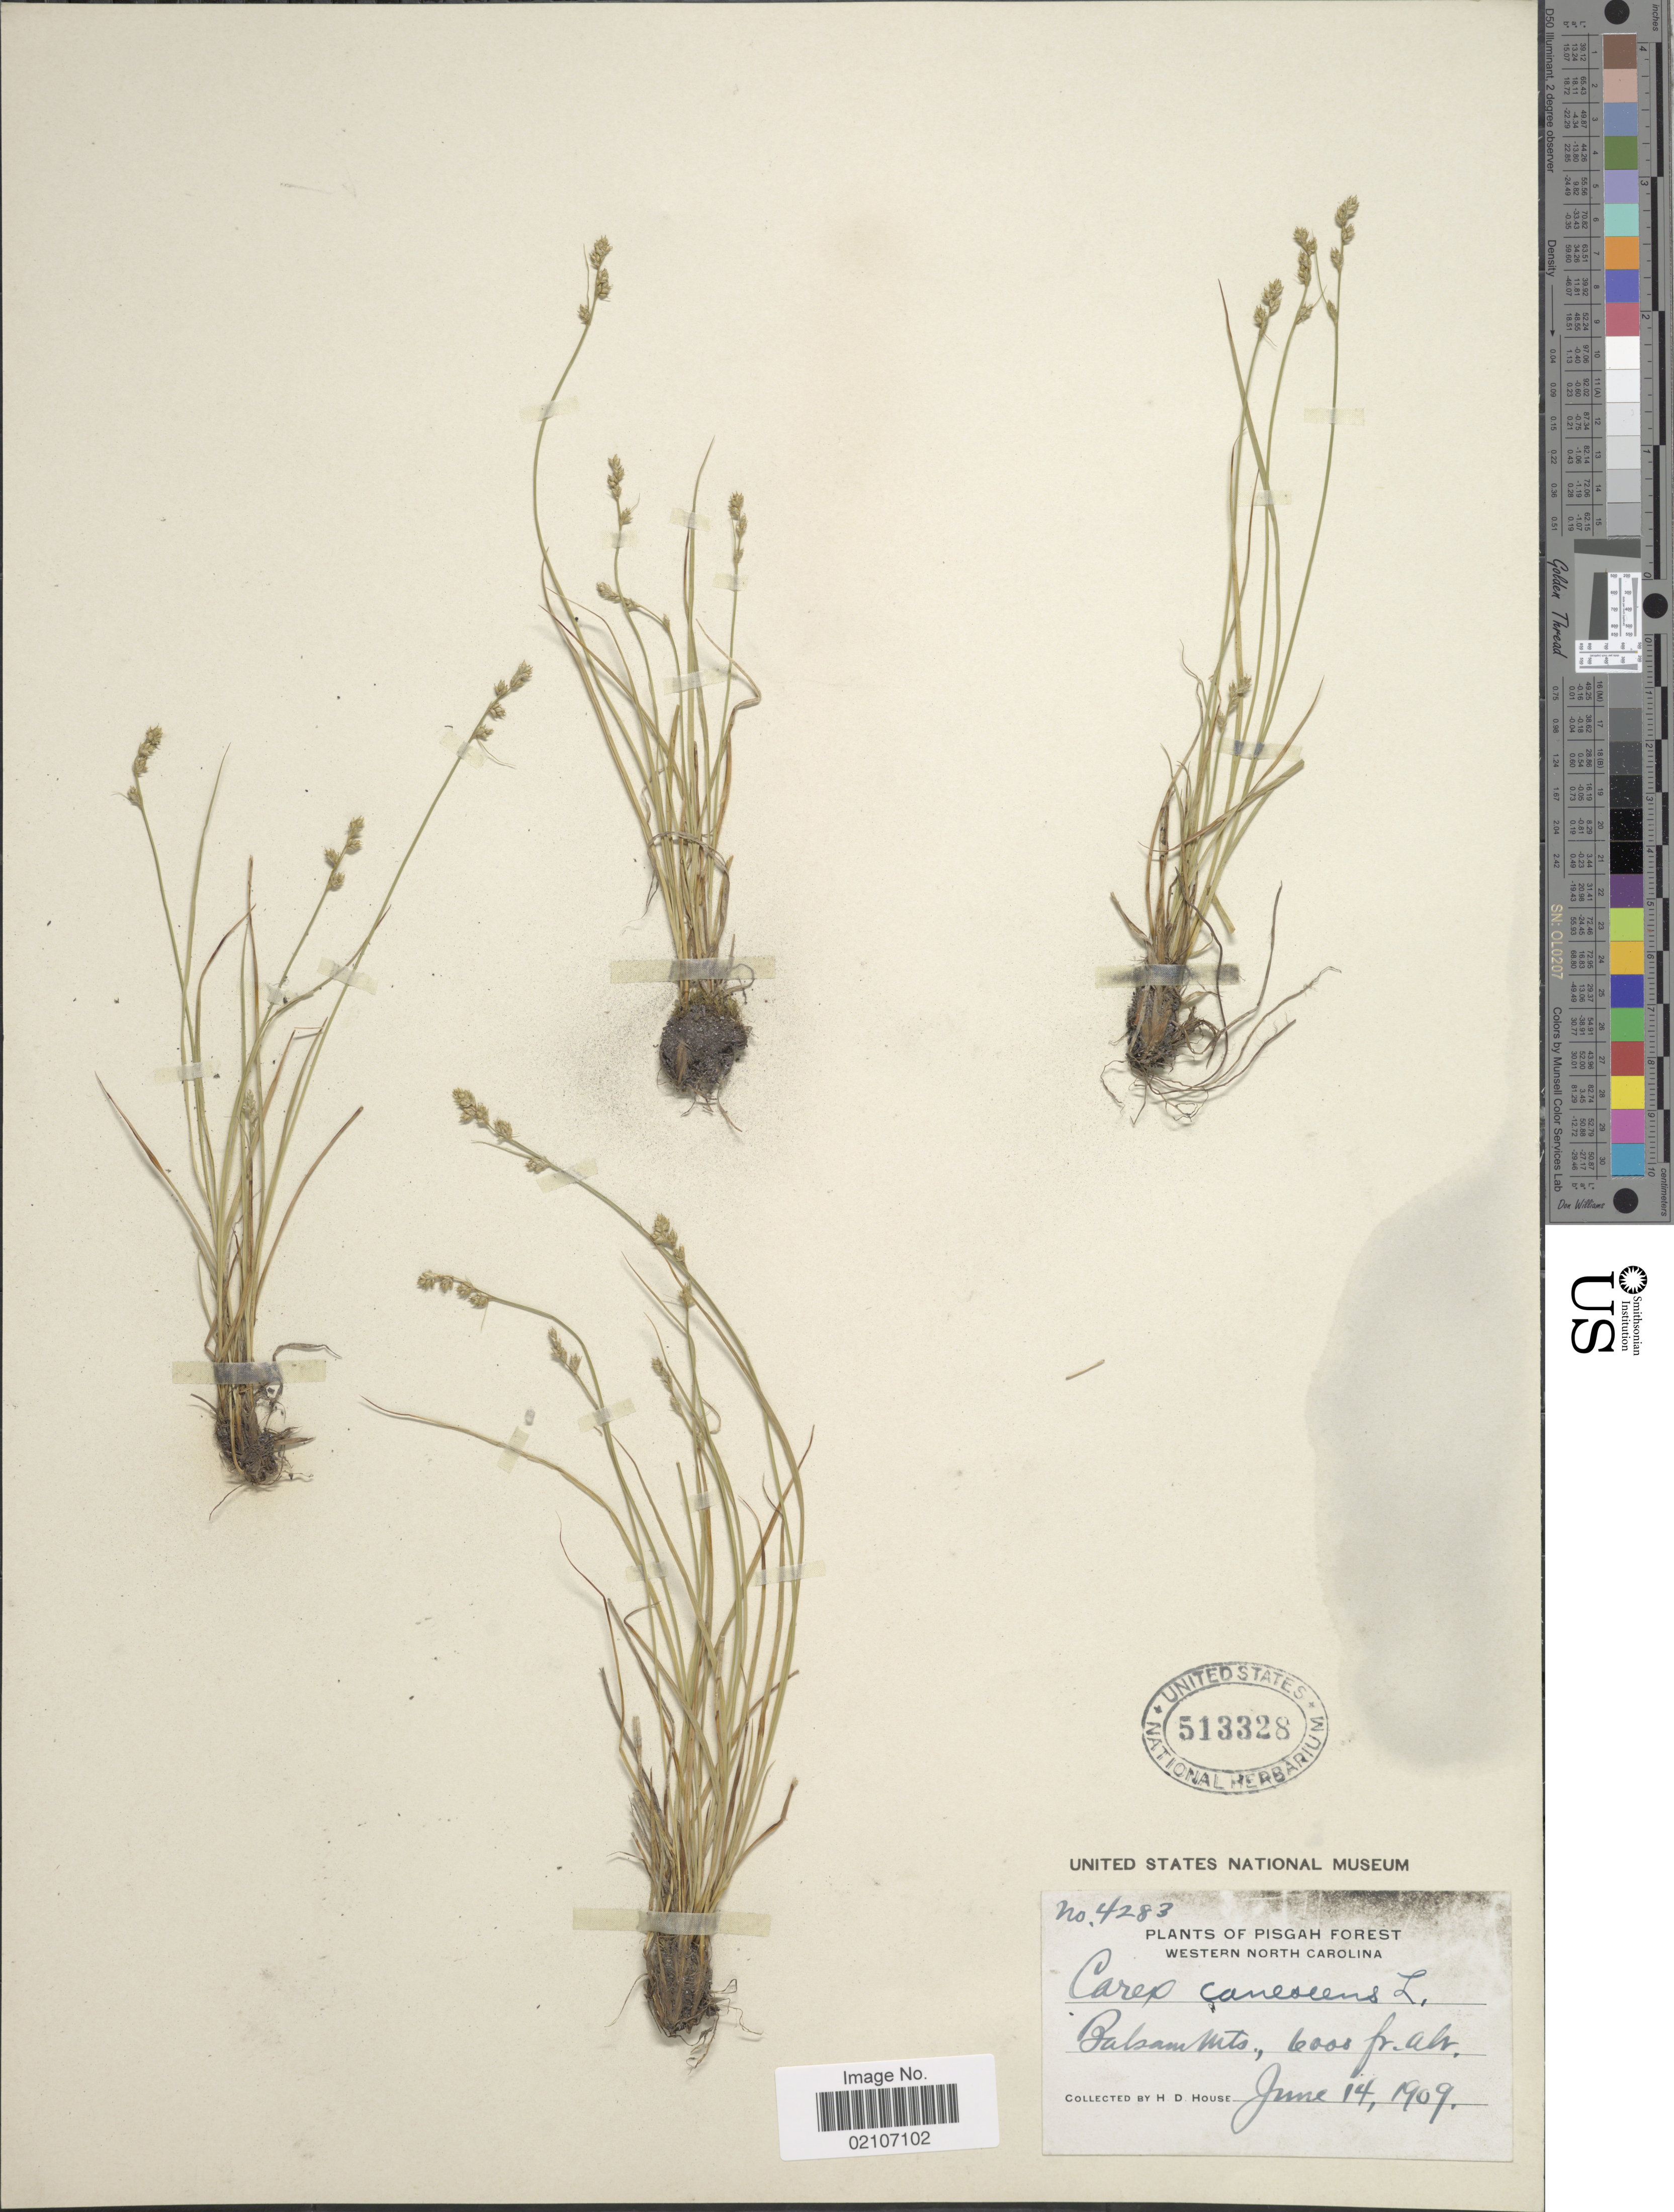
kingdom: Plantae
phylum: Tracheophyta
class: Liliopsida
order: Poales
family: Cyperaceae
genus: Carex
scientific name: Carex canescens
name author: L.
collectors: H. D. House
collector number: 4283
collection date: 1909-06-14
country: United States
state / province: North Carolina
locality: Pisgah Forest, Western North Carolina, Balsam Mts,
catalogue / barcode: US 513328